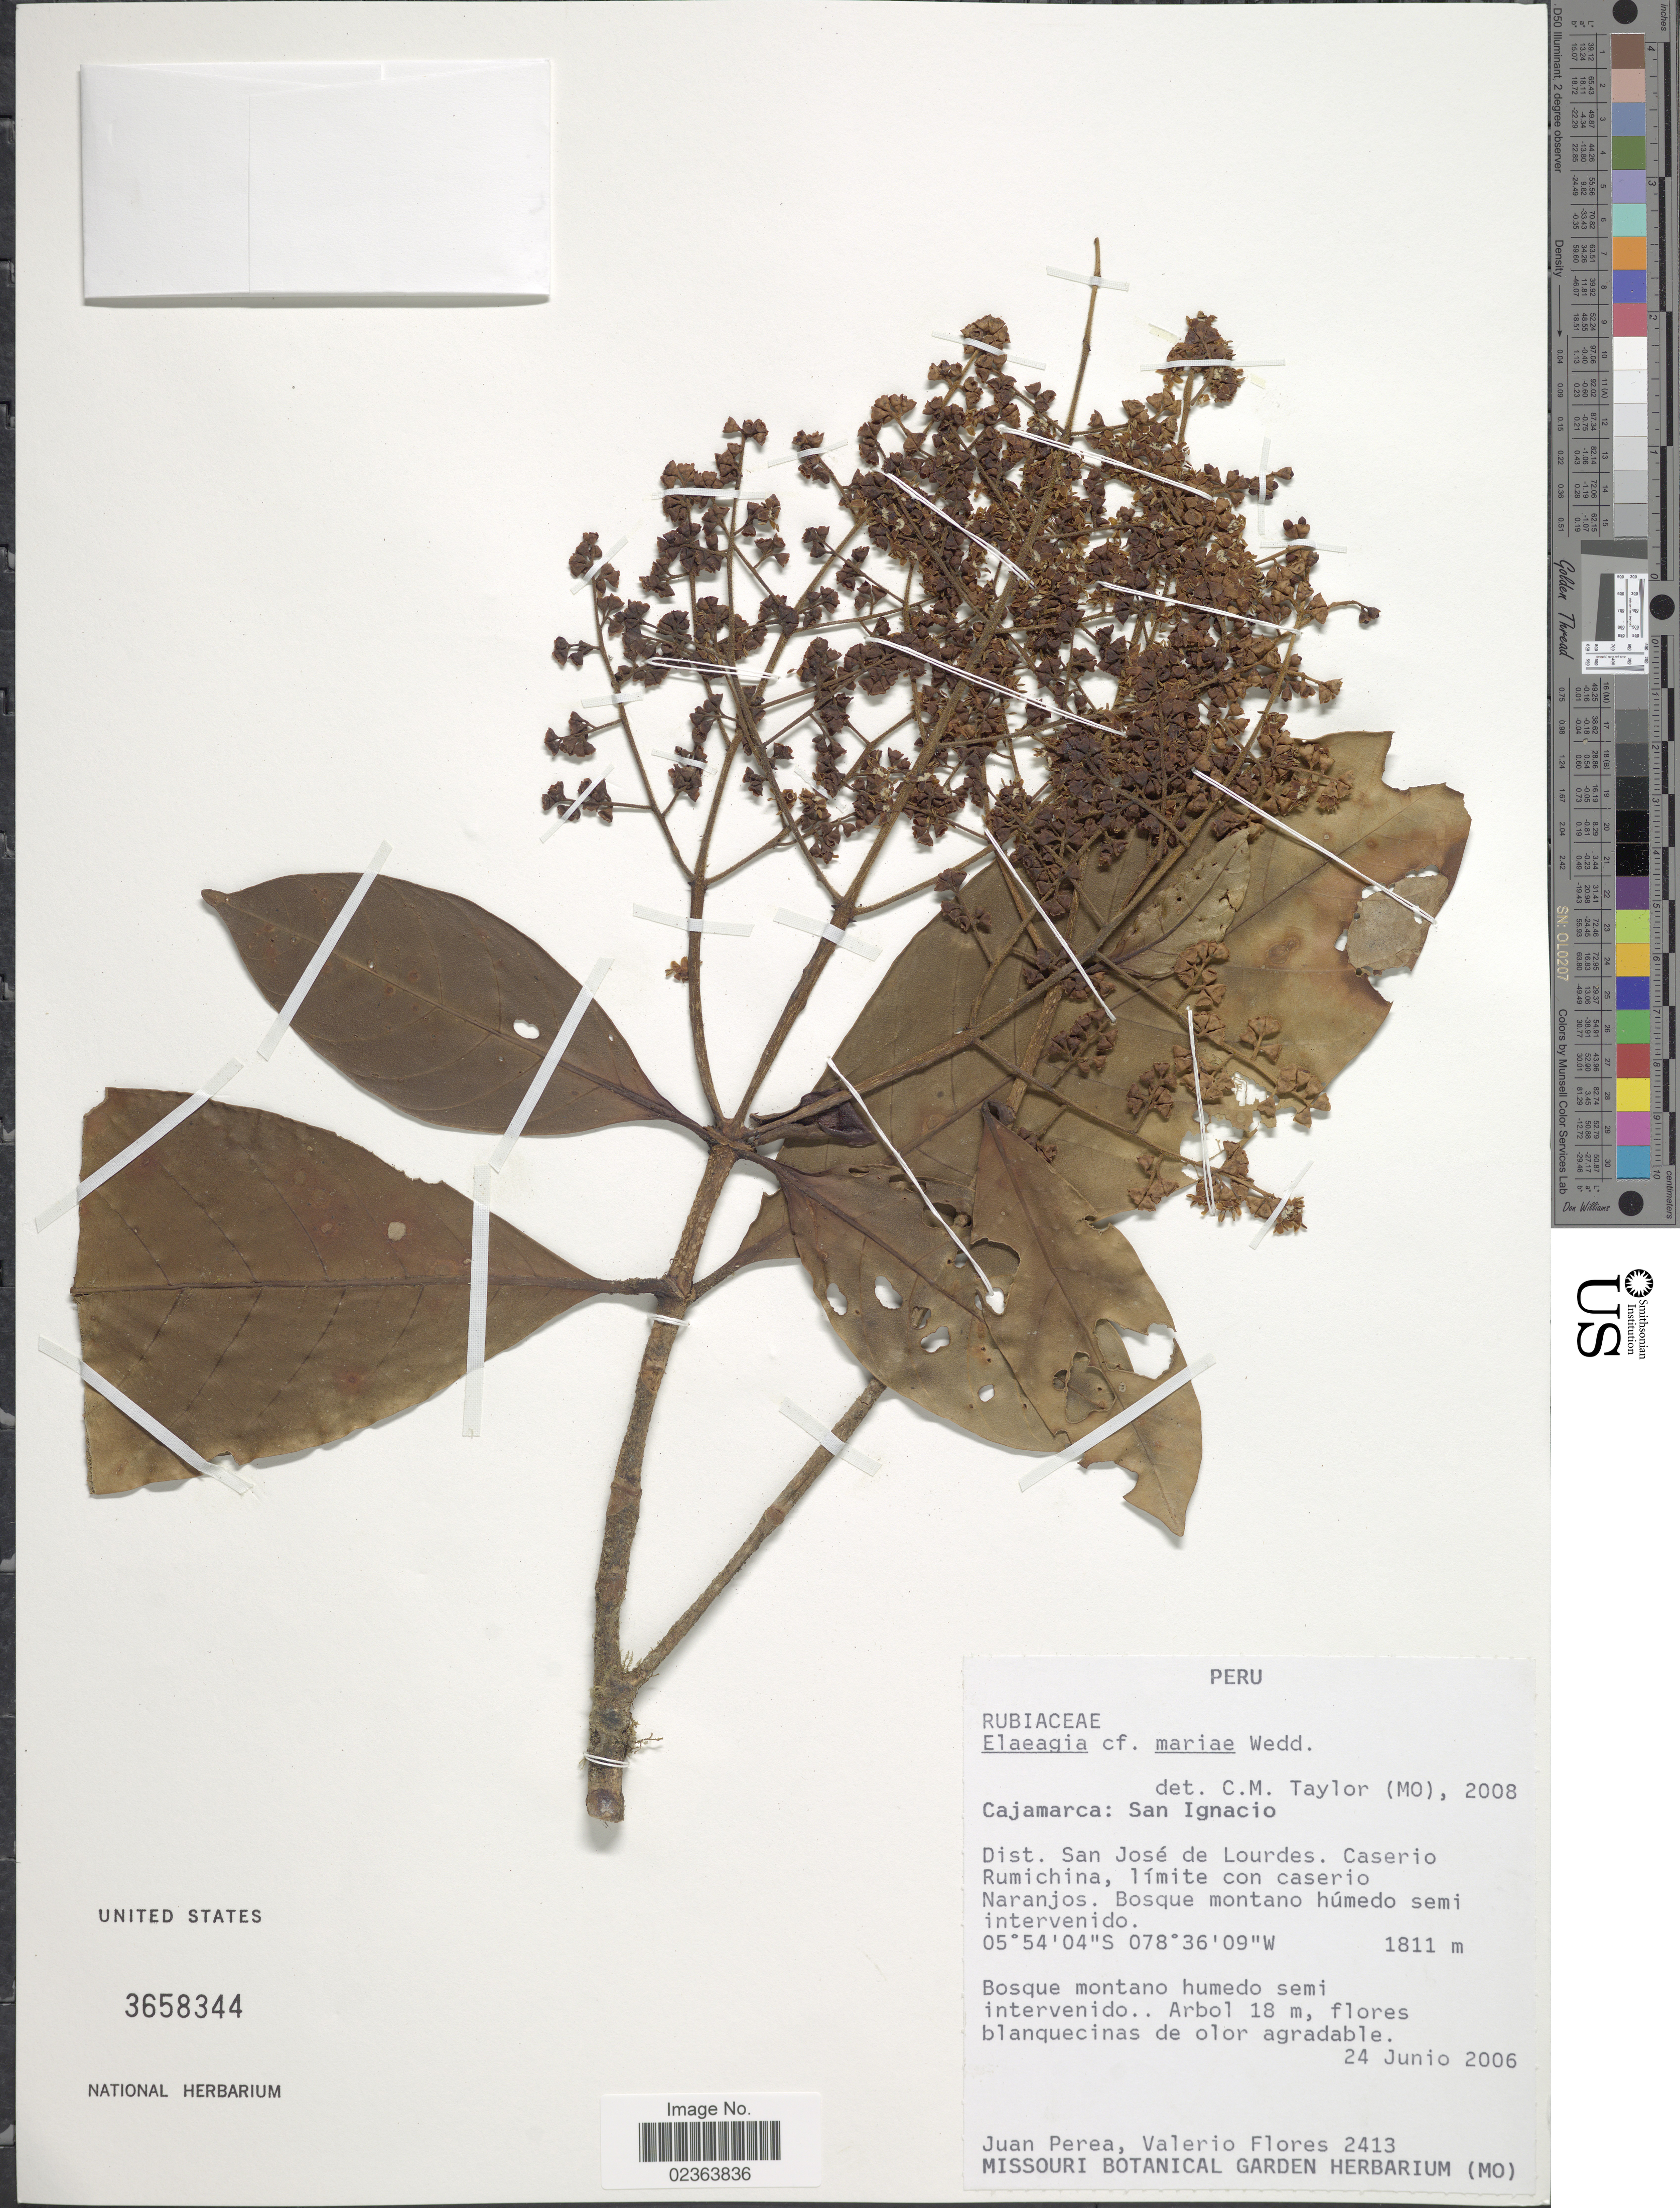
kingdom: Plantae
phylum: Tracheophyta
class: Magnoliopsida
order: Gentianales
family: Rubiaceae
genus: Elaeagia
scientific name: Elaeagia mariae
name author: Wedd.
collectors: J. Perea & V. Flores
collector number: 2413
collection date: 2006-06-24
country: Peru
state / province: Cajamarca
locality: Cajamarca: San Ignacio, Dist. San Jose de Lourdes, Caserio Rumichina, limite con caserio Naranjos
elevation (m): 1811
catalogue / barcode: US 3658344